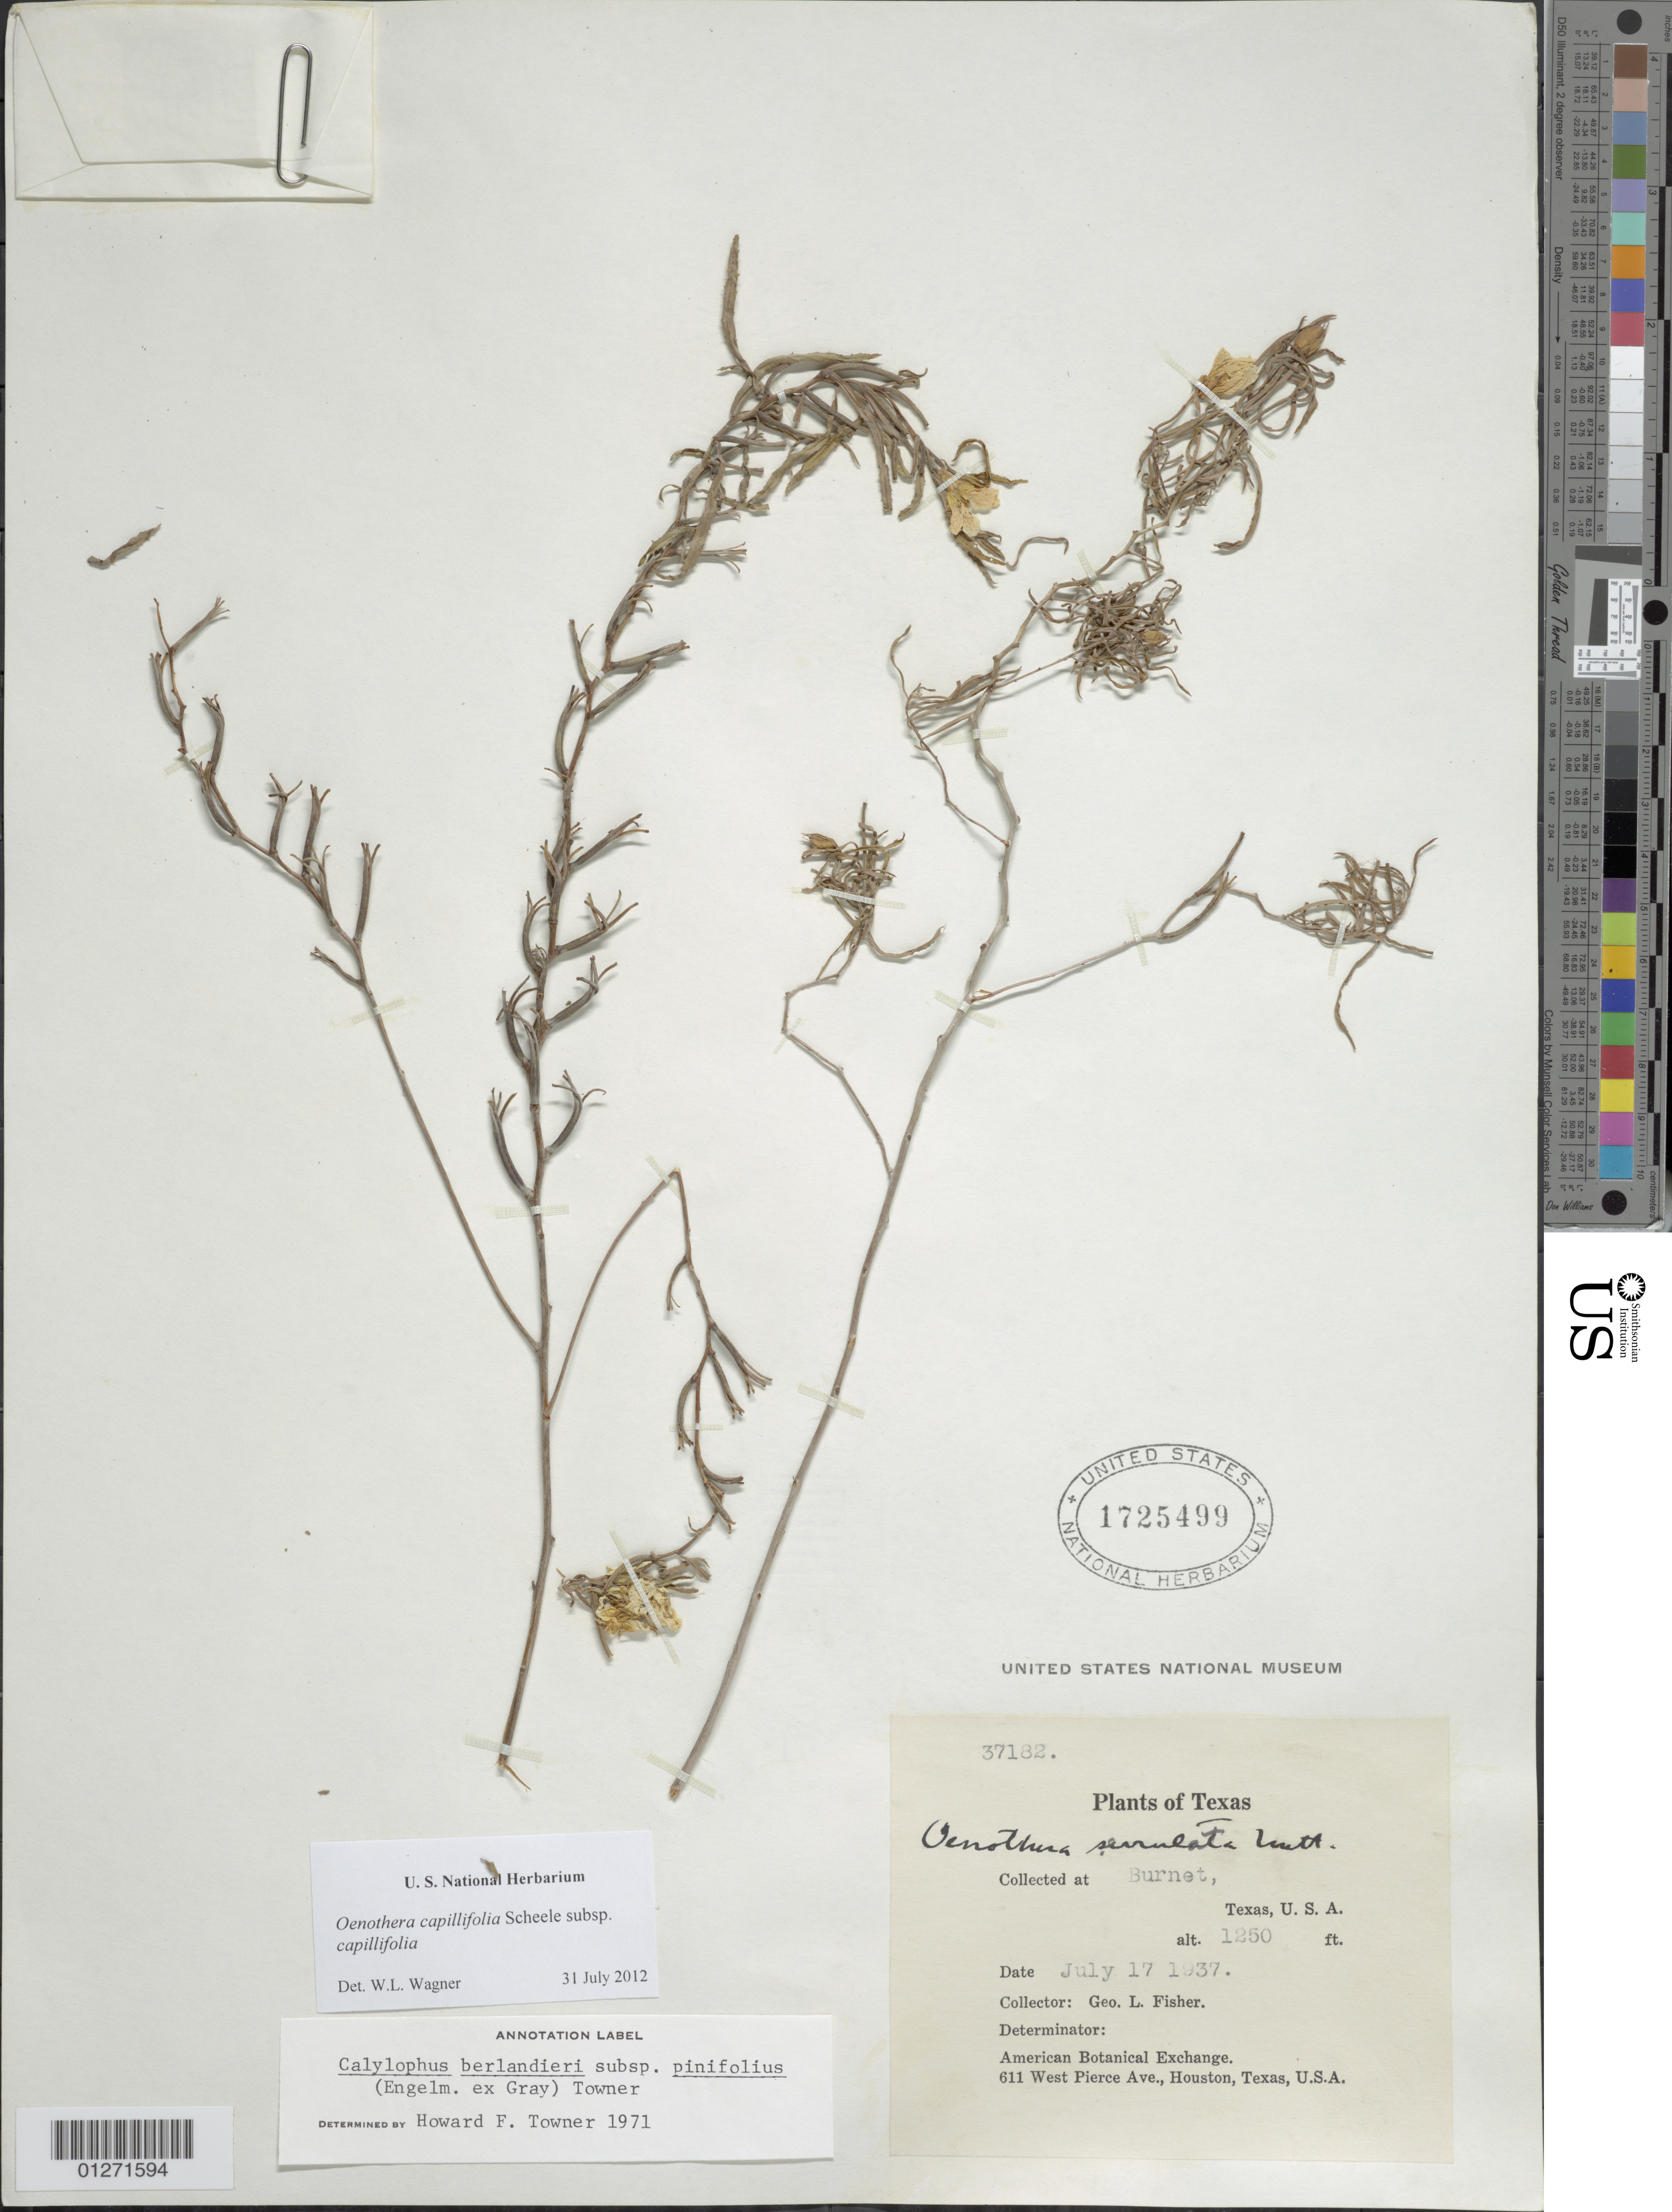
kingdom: Plantae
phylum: Tracheophyta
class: Magnoliopsida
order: Myrtales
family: Onagraceae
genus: Oenothera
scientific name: Oenothera capillifolia subsp. capillifolia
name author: Scheele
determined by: Wagner, W. L., (BOT), Smithsonian Institution - National Museum of Natural History (UNITED STATES)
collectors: G. L. Fisher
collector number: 37182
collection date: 1937-07-17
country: United States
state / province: Texas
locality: Burnet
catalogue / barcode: US 1725499